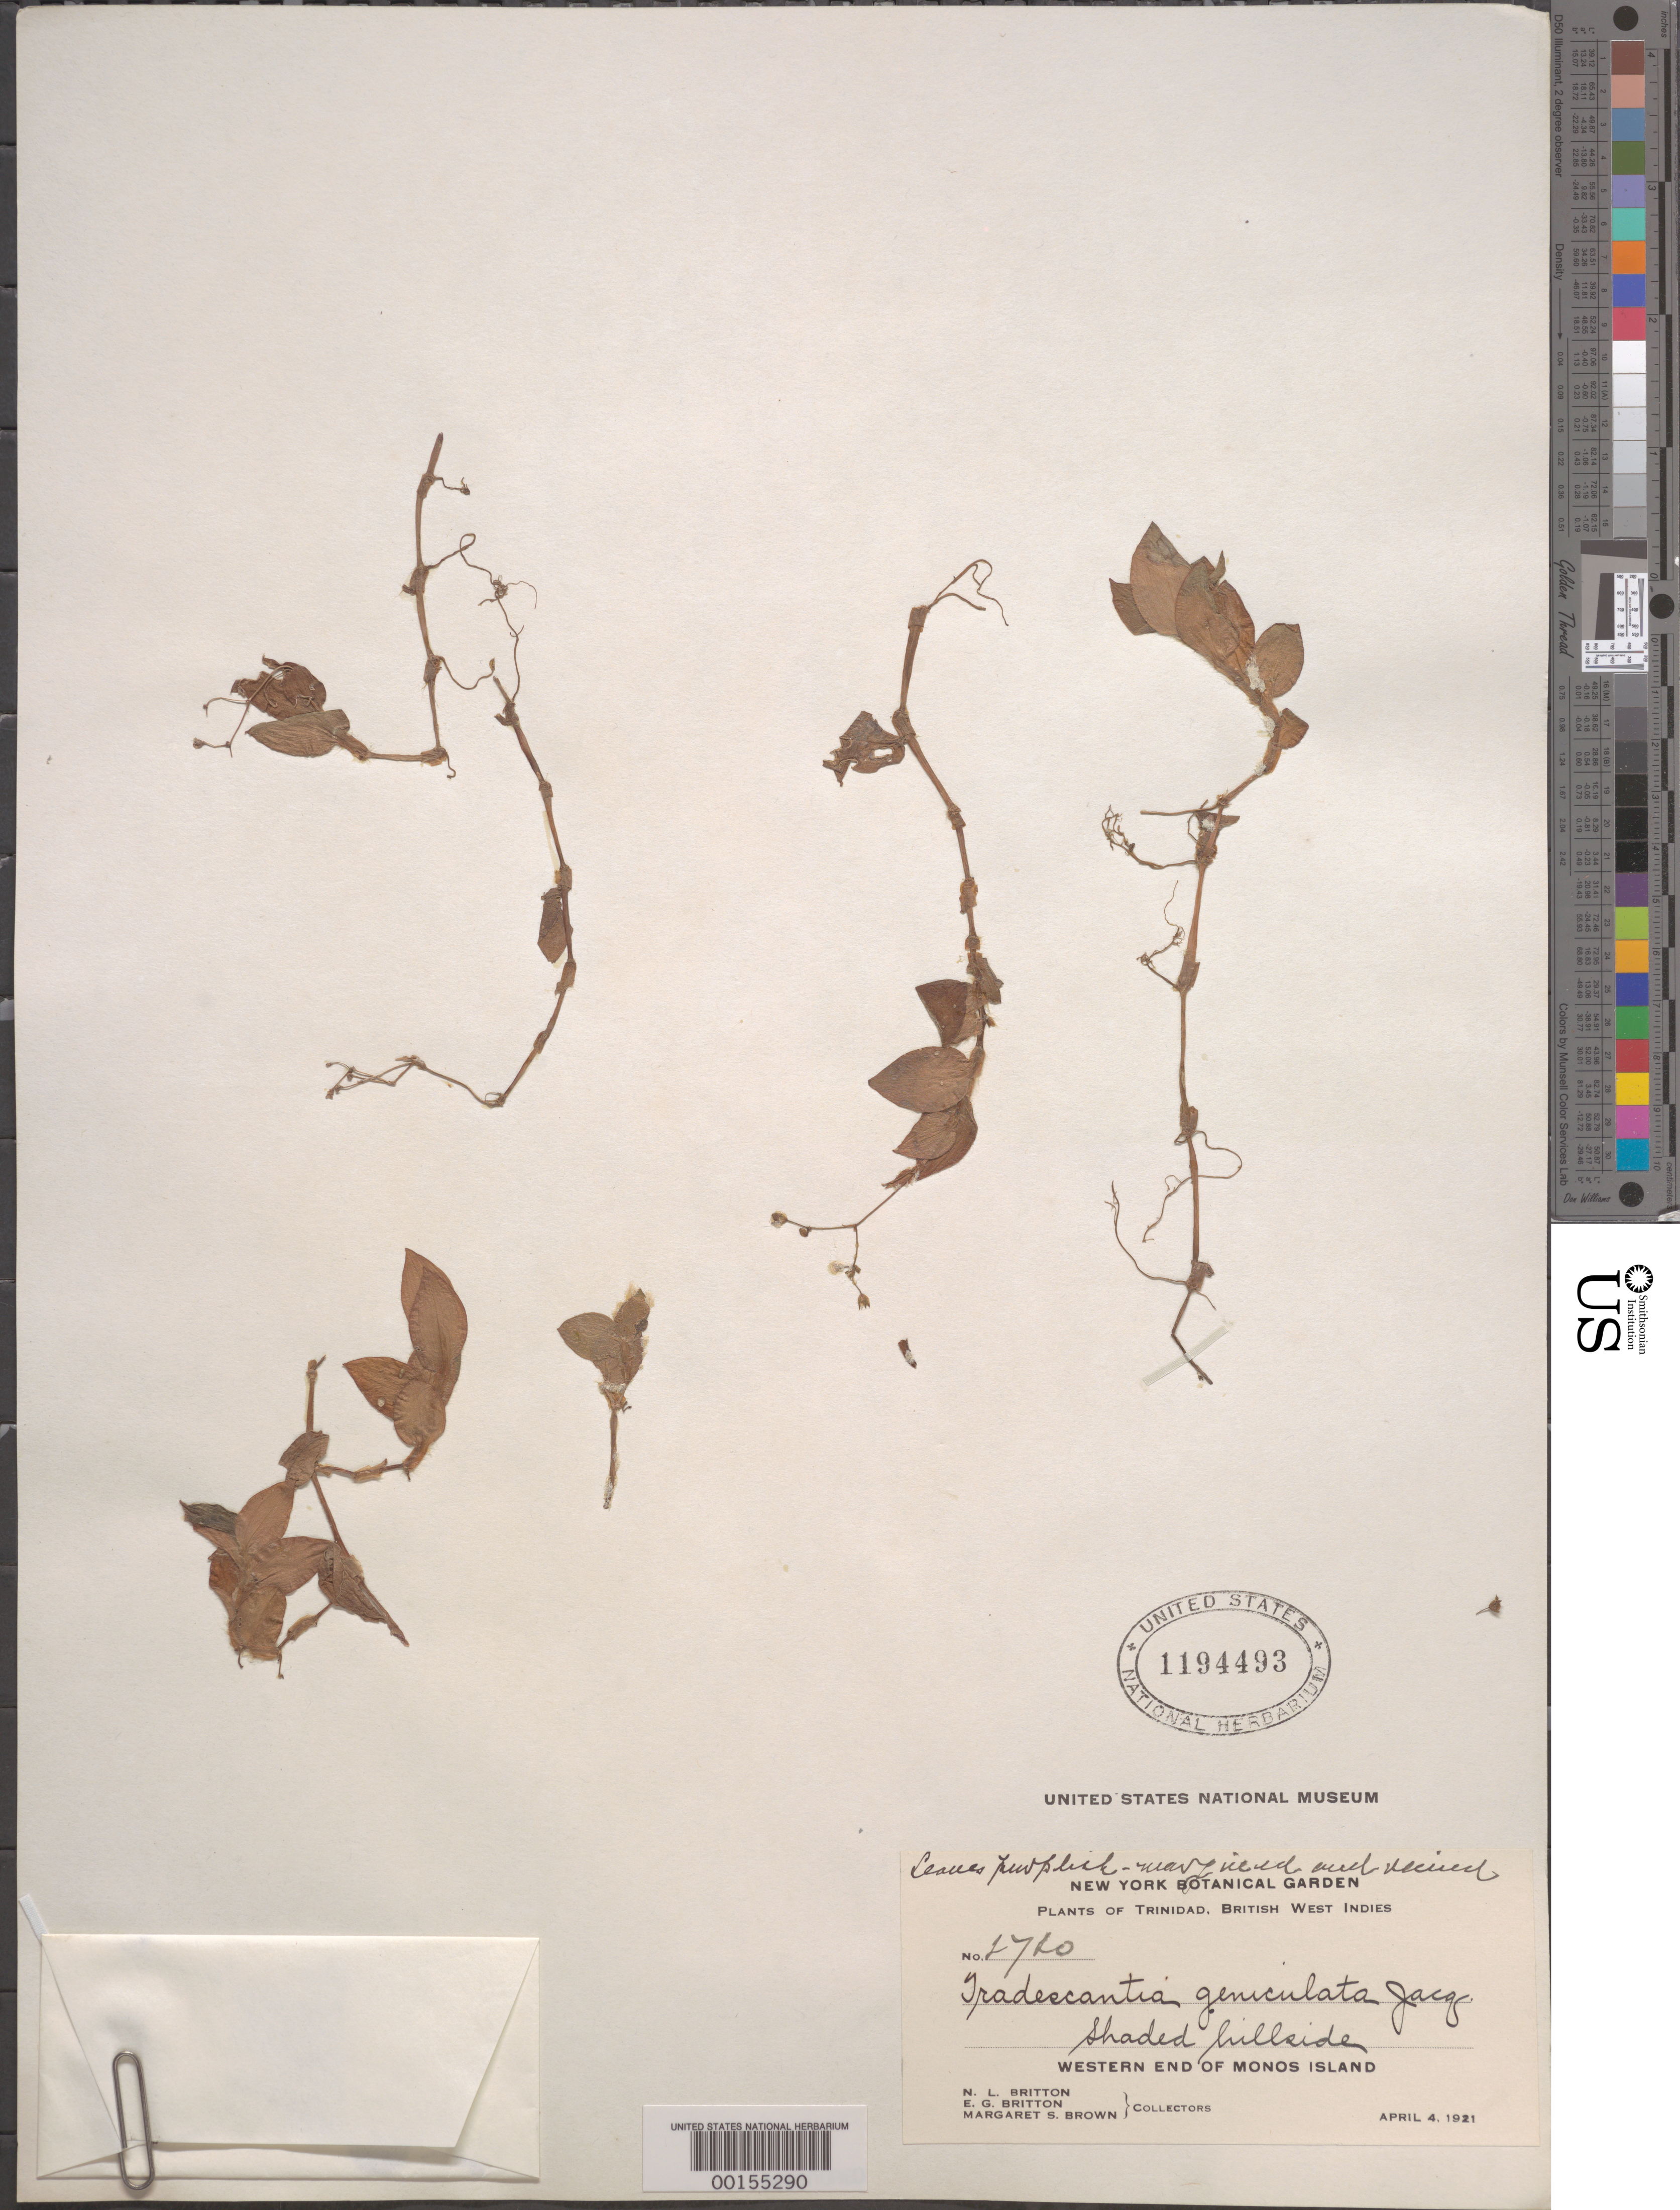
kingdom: Plantae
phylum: Tracheophyta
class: Liliopsida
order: Commelinales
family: Commelinaceae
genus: Gibasis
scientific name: Gibasis geniculata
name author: (Jacq.) Rohweder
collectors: N. Britton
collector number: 2720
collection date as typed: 04 Apr 1921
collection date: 1921-04-04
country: Trinidad and Tobago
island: Trinidad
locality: West end of monos island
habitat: Shaded hillside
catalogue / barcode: US 1194493